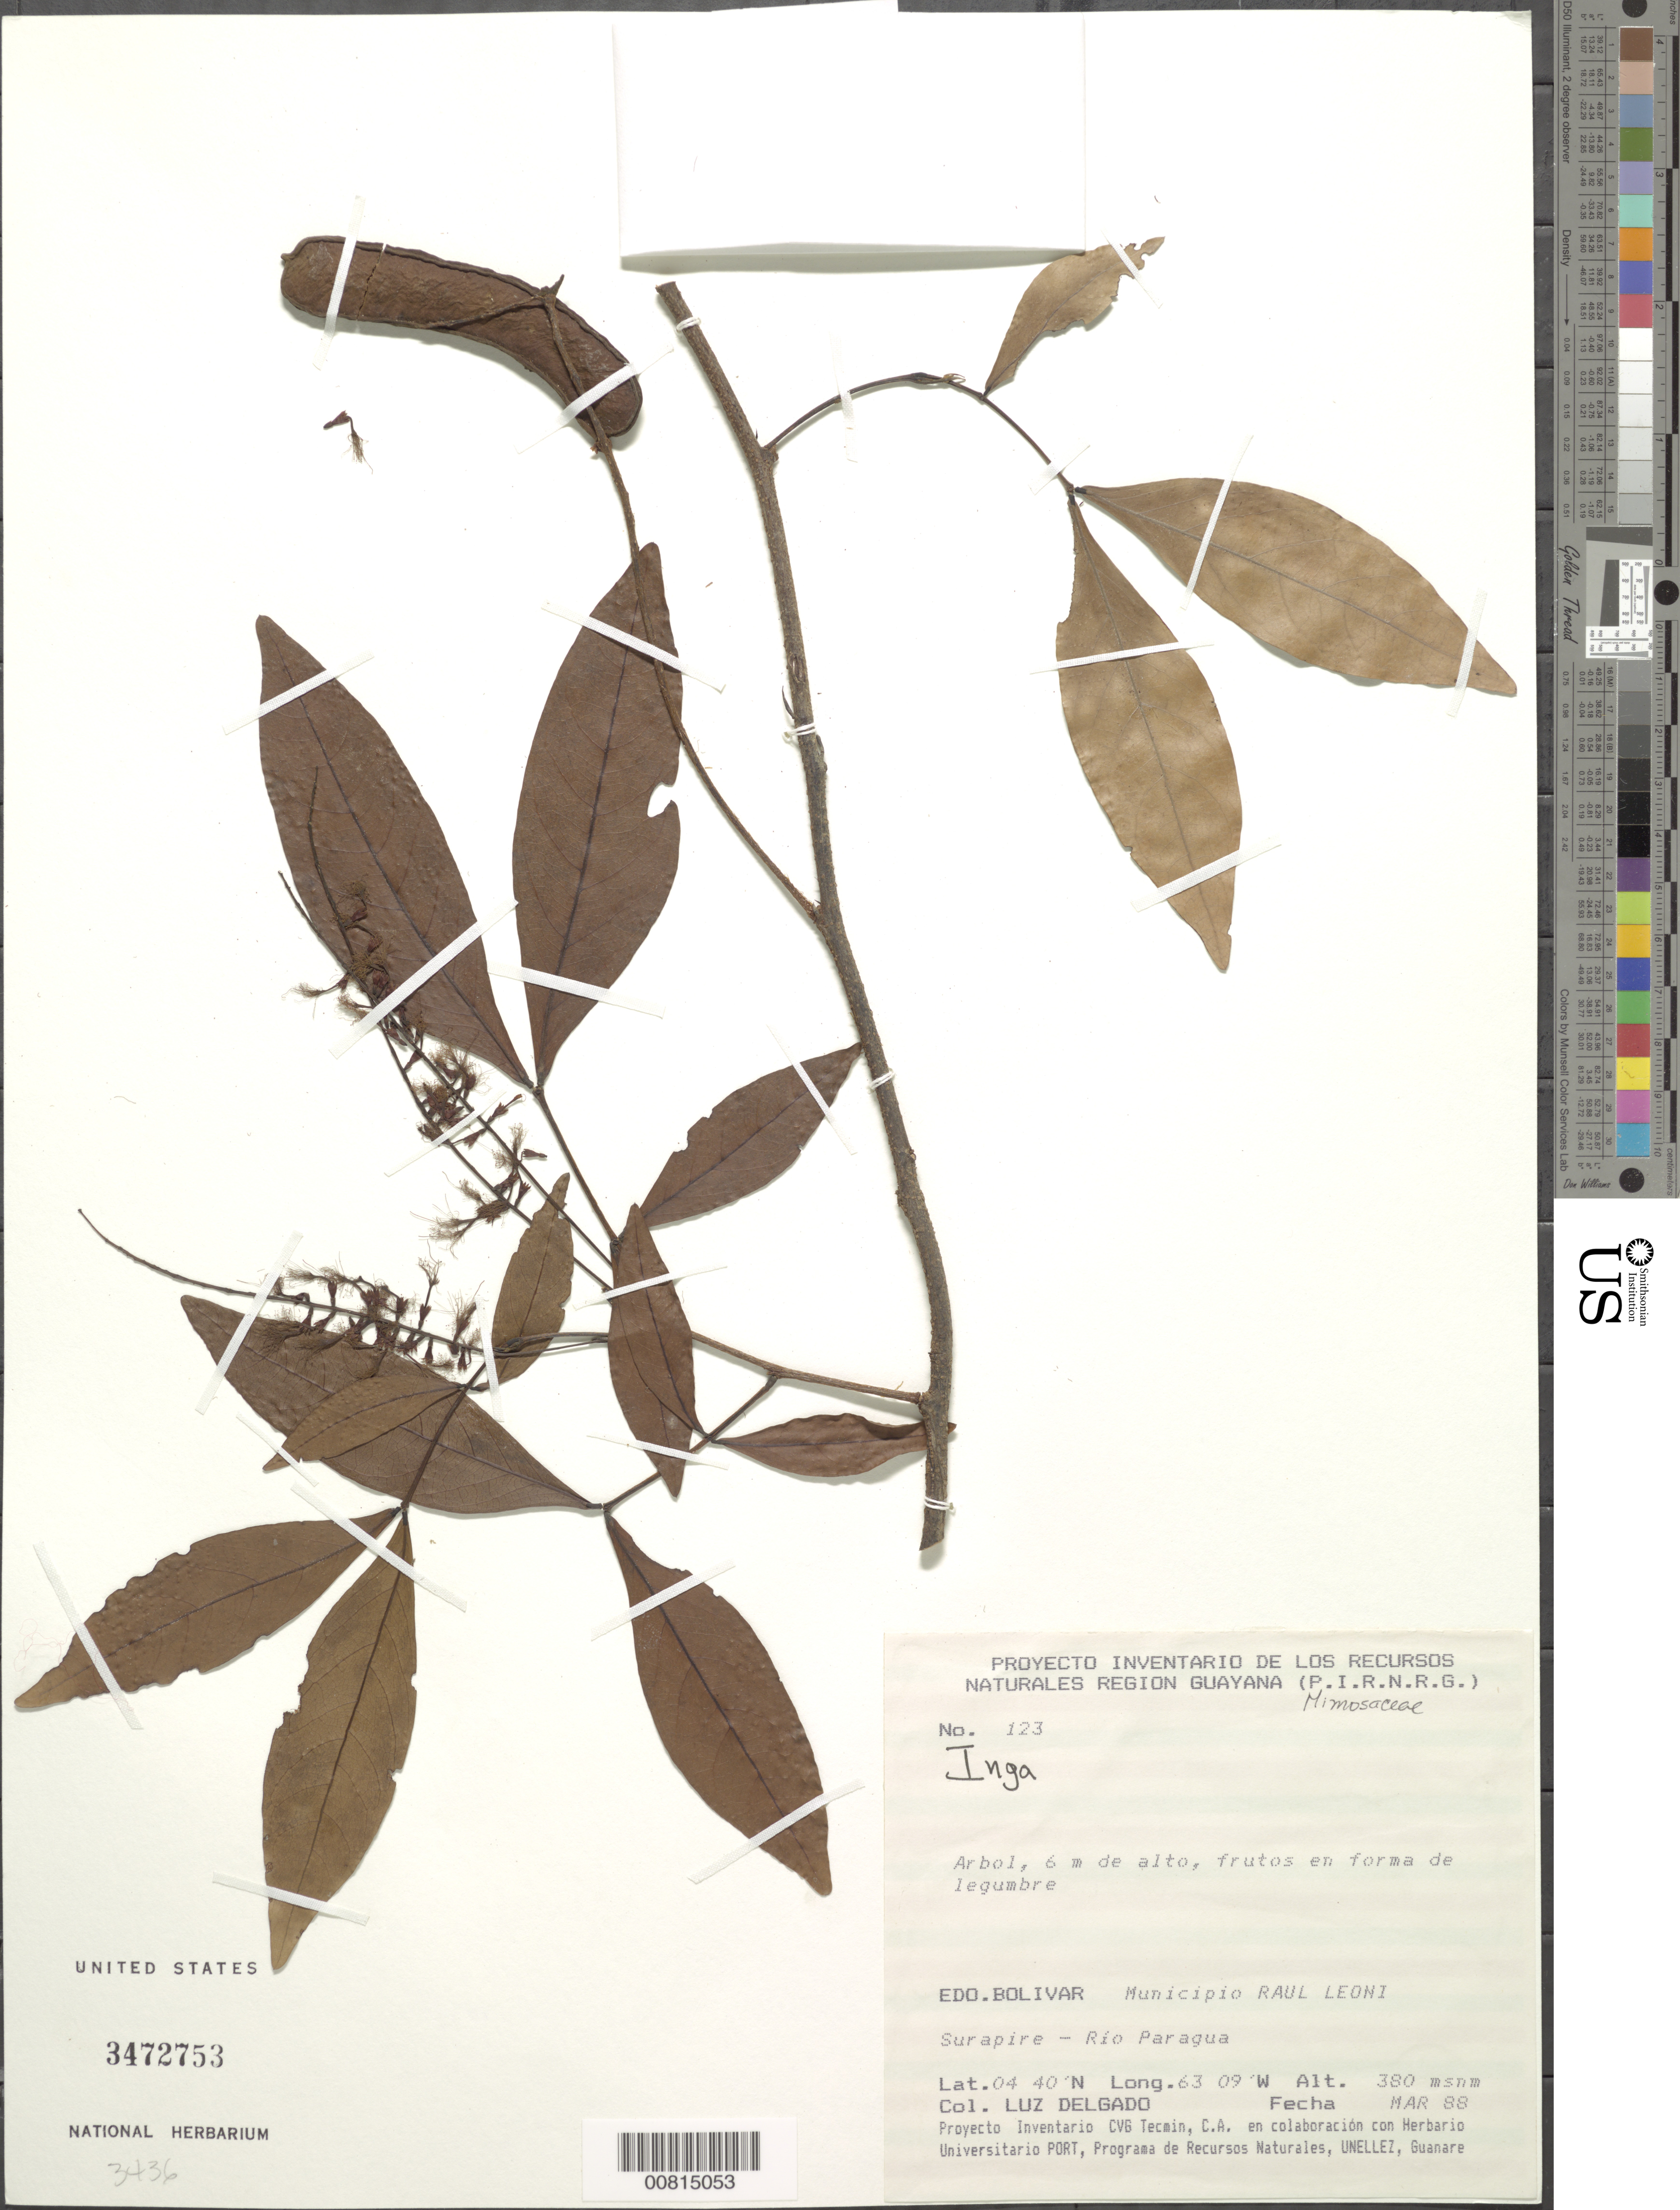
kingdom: Plantae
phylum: Tracheophyta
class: Magnoliopsida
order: Fabales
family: Fabaceae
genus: Inga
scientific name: Inga sp.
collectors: L. Delgado V.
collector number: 123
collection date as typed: Mar-88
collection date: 1988-03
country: Venezuela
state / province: Bolívar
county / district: Angostura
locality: Mun. Raúl Leoni [=Angostura], Surapire-Río Paragua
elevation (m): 380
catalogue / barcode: US 3472753